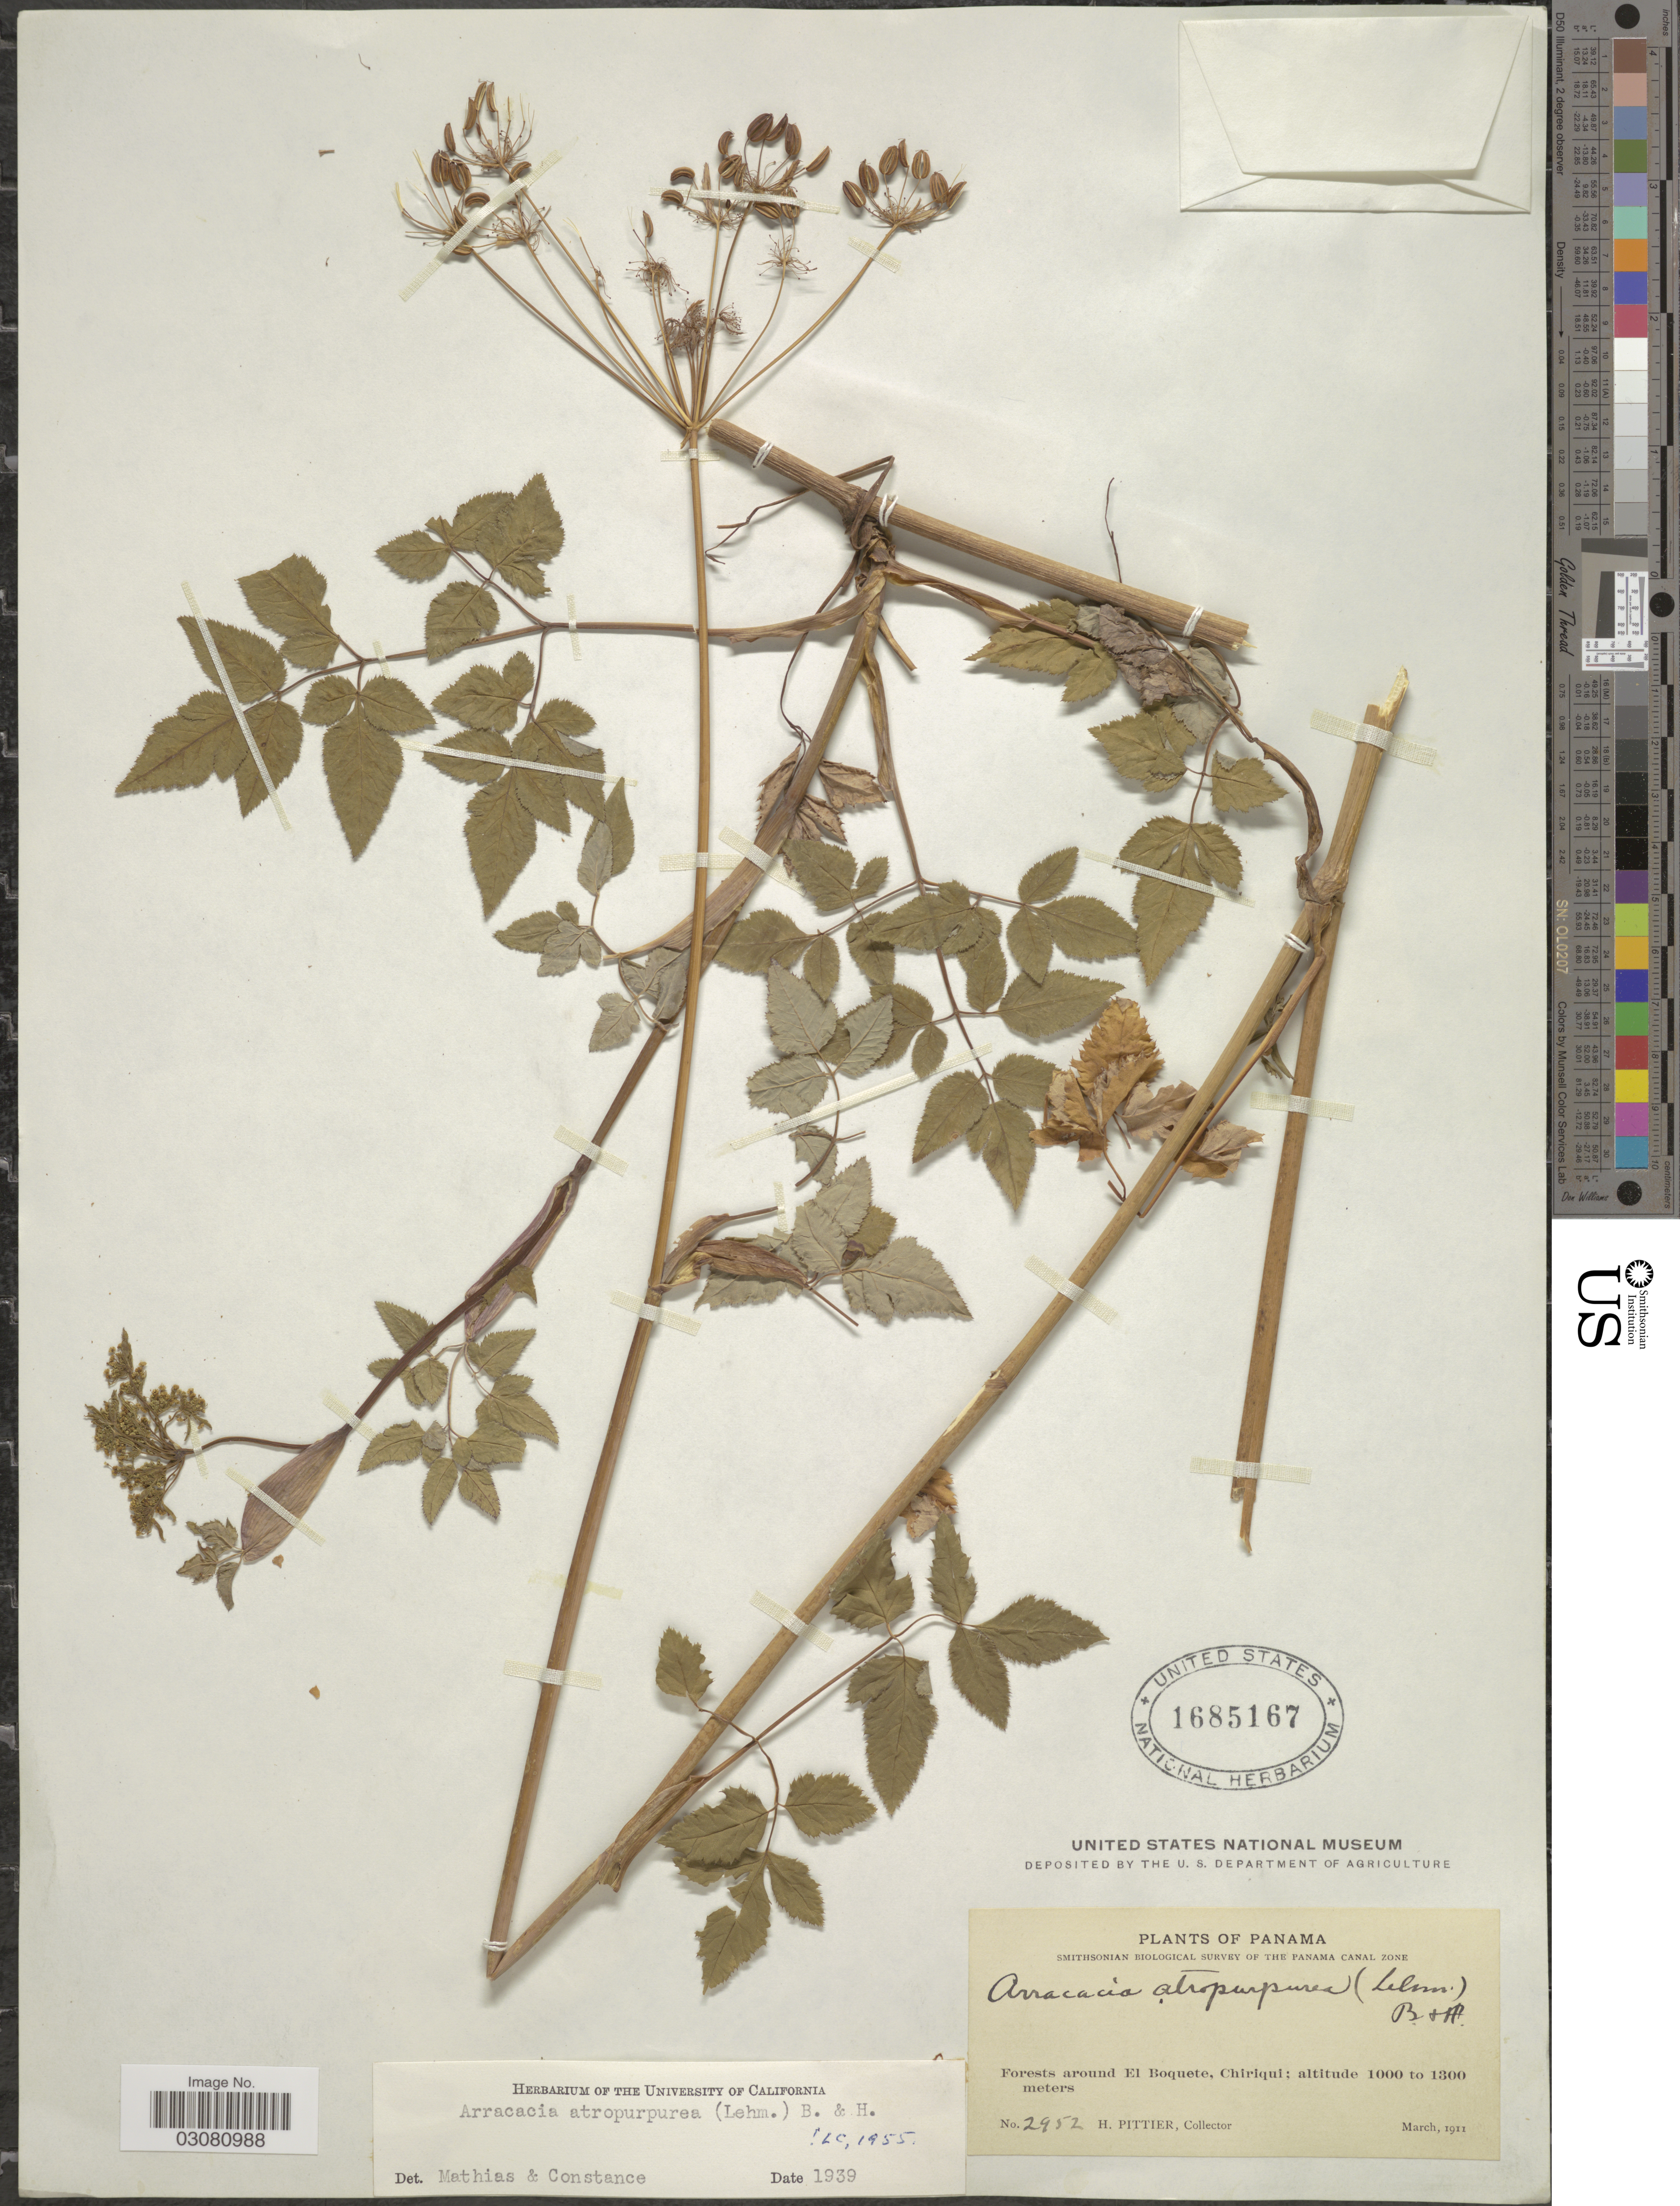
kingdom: Plantae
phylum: Tracheophyta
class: Magnoliopsida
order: Apiales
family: Apiaceae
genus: Arracacia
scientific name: Arracacia atropurpurea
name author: (Lehm.) Benth. & Hook. f. ex Hemsl.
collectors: H. F. Pittier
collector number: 2952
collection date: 1911-03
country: Panama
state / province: Chiriqui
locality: Forests around El Boquete.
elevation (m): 1000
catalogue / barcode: US 1685167